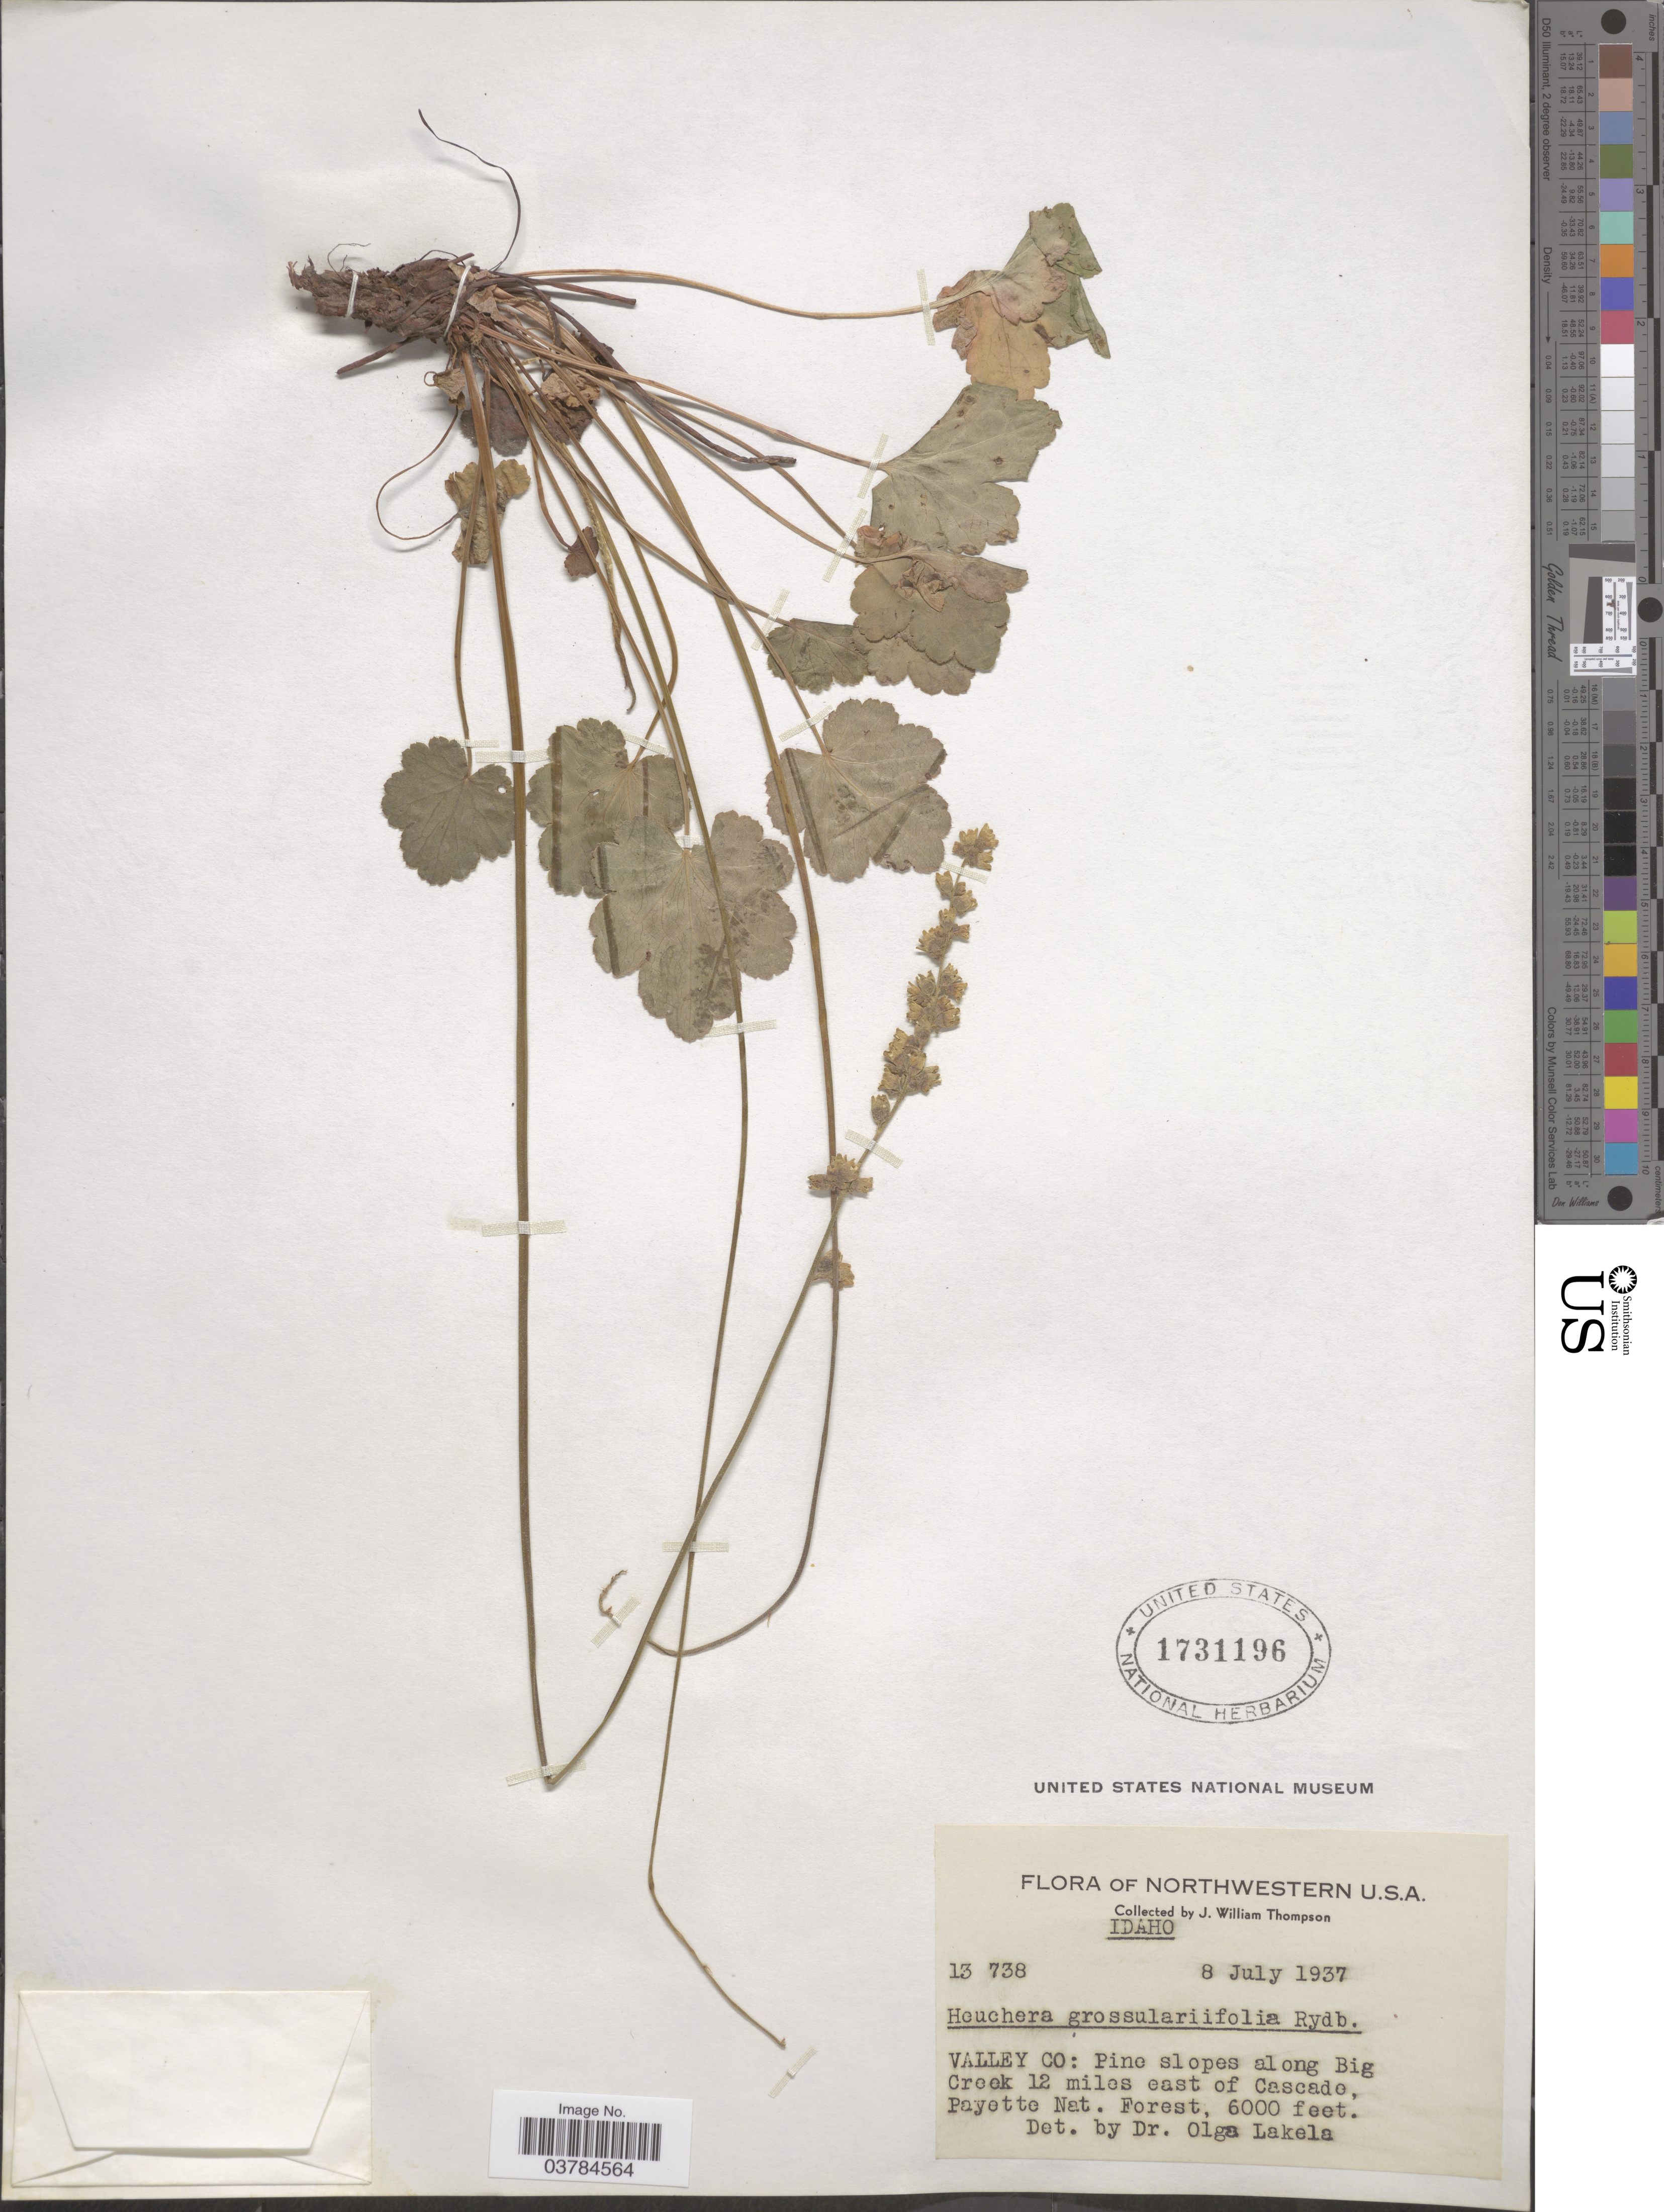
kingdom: Plantae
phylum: Tracheophyta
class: Magnoliopsida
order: Saxifragales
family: Saxifragaceae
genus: Heuchera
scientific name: Heuchera grossulariifolia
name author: Rydb.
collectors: J. W. Thompson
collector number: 13738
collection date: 1937-07-08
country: United States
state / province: Idaho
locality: Northwestern U.S.A. Valley Co: Pine slopes along Big Creek 12 miles east of Cascade, Payette Nat. Forest.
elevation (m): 1829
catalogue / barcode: US 1731196